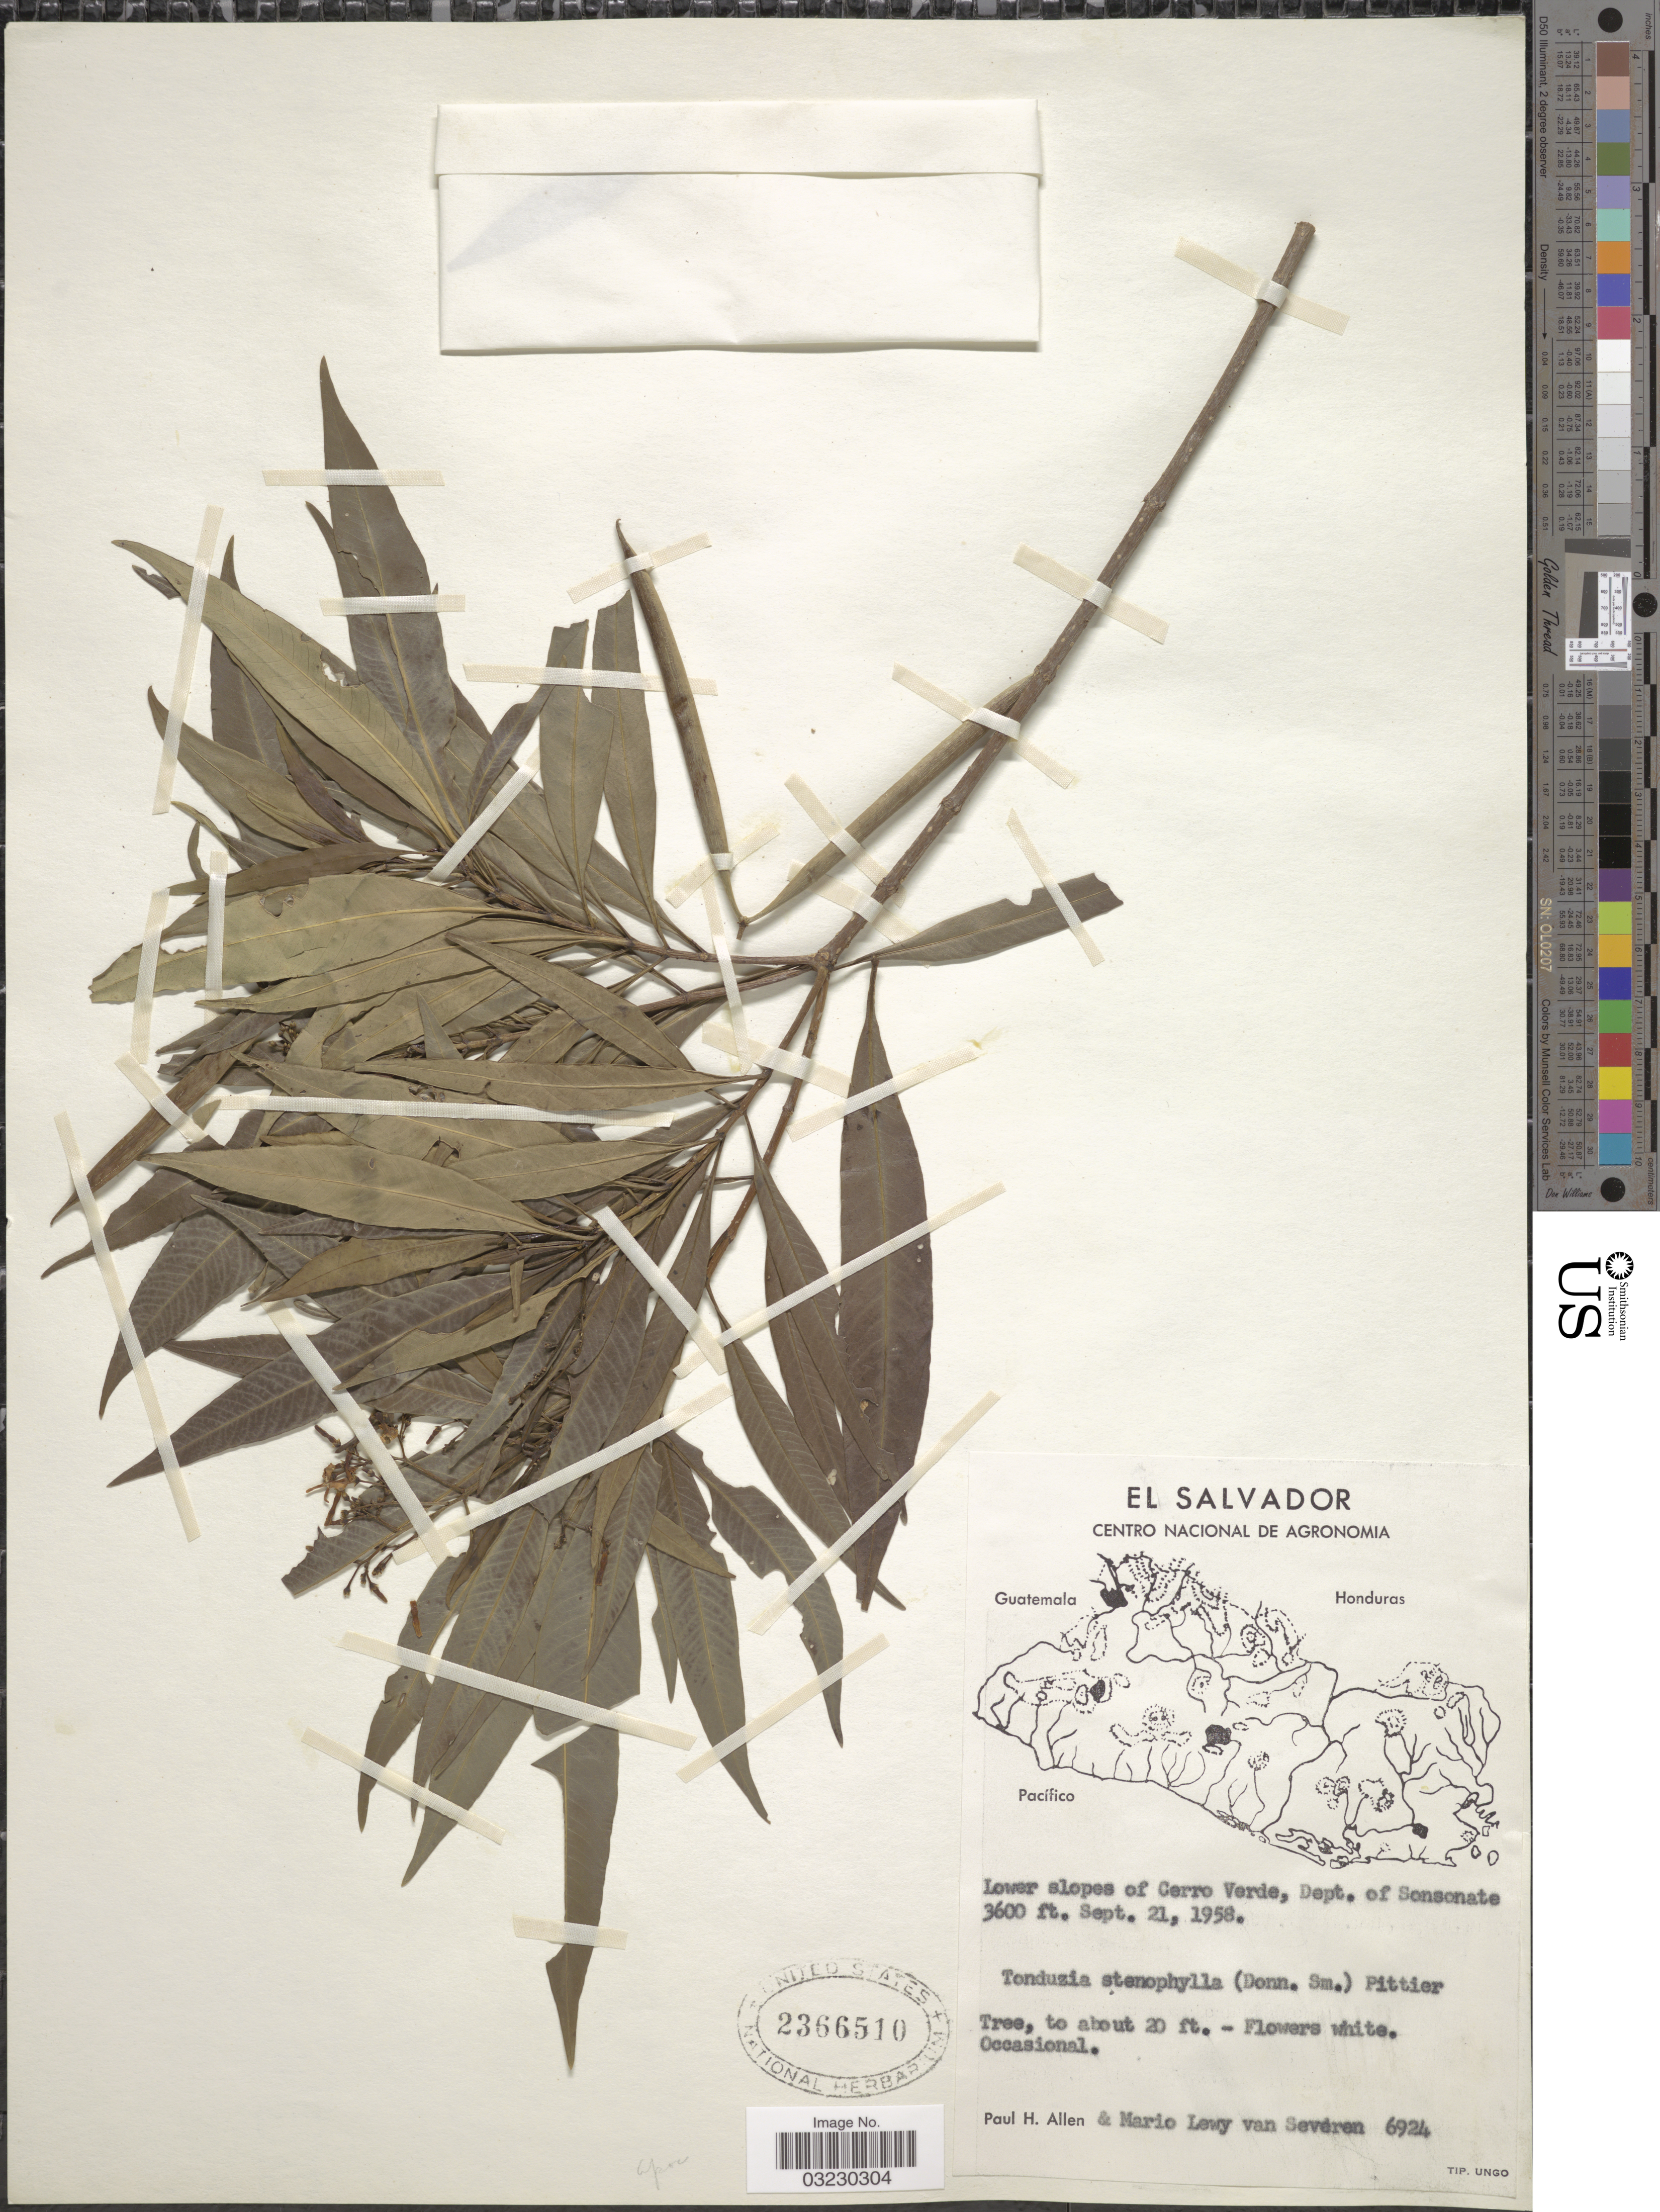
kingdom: Plantae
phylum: Tracheophyta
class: Magnoliopsida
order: Gentianales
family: Apocynaceae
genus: Tonduzia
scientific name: Tonduzia stenophylla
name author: (Donn. Sm.) Pittier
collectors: P. H. Allen & M. Van Severen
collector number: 6924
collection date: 1958-09-21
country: El Salvador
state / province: Sonsonate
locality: Lower slopes of Cerro Verde, Dept. of Sonsonate.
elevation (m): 1097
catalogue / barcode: US 2366510